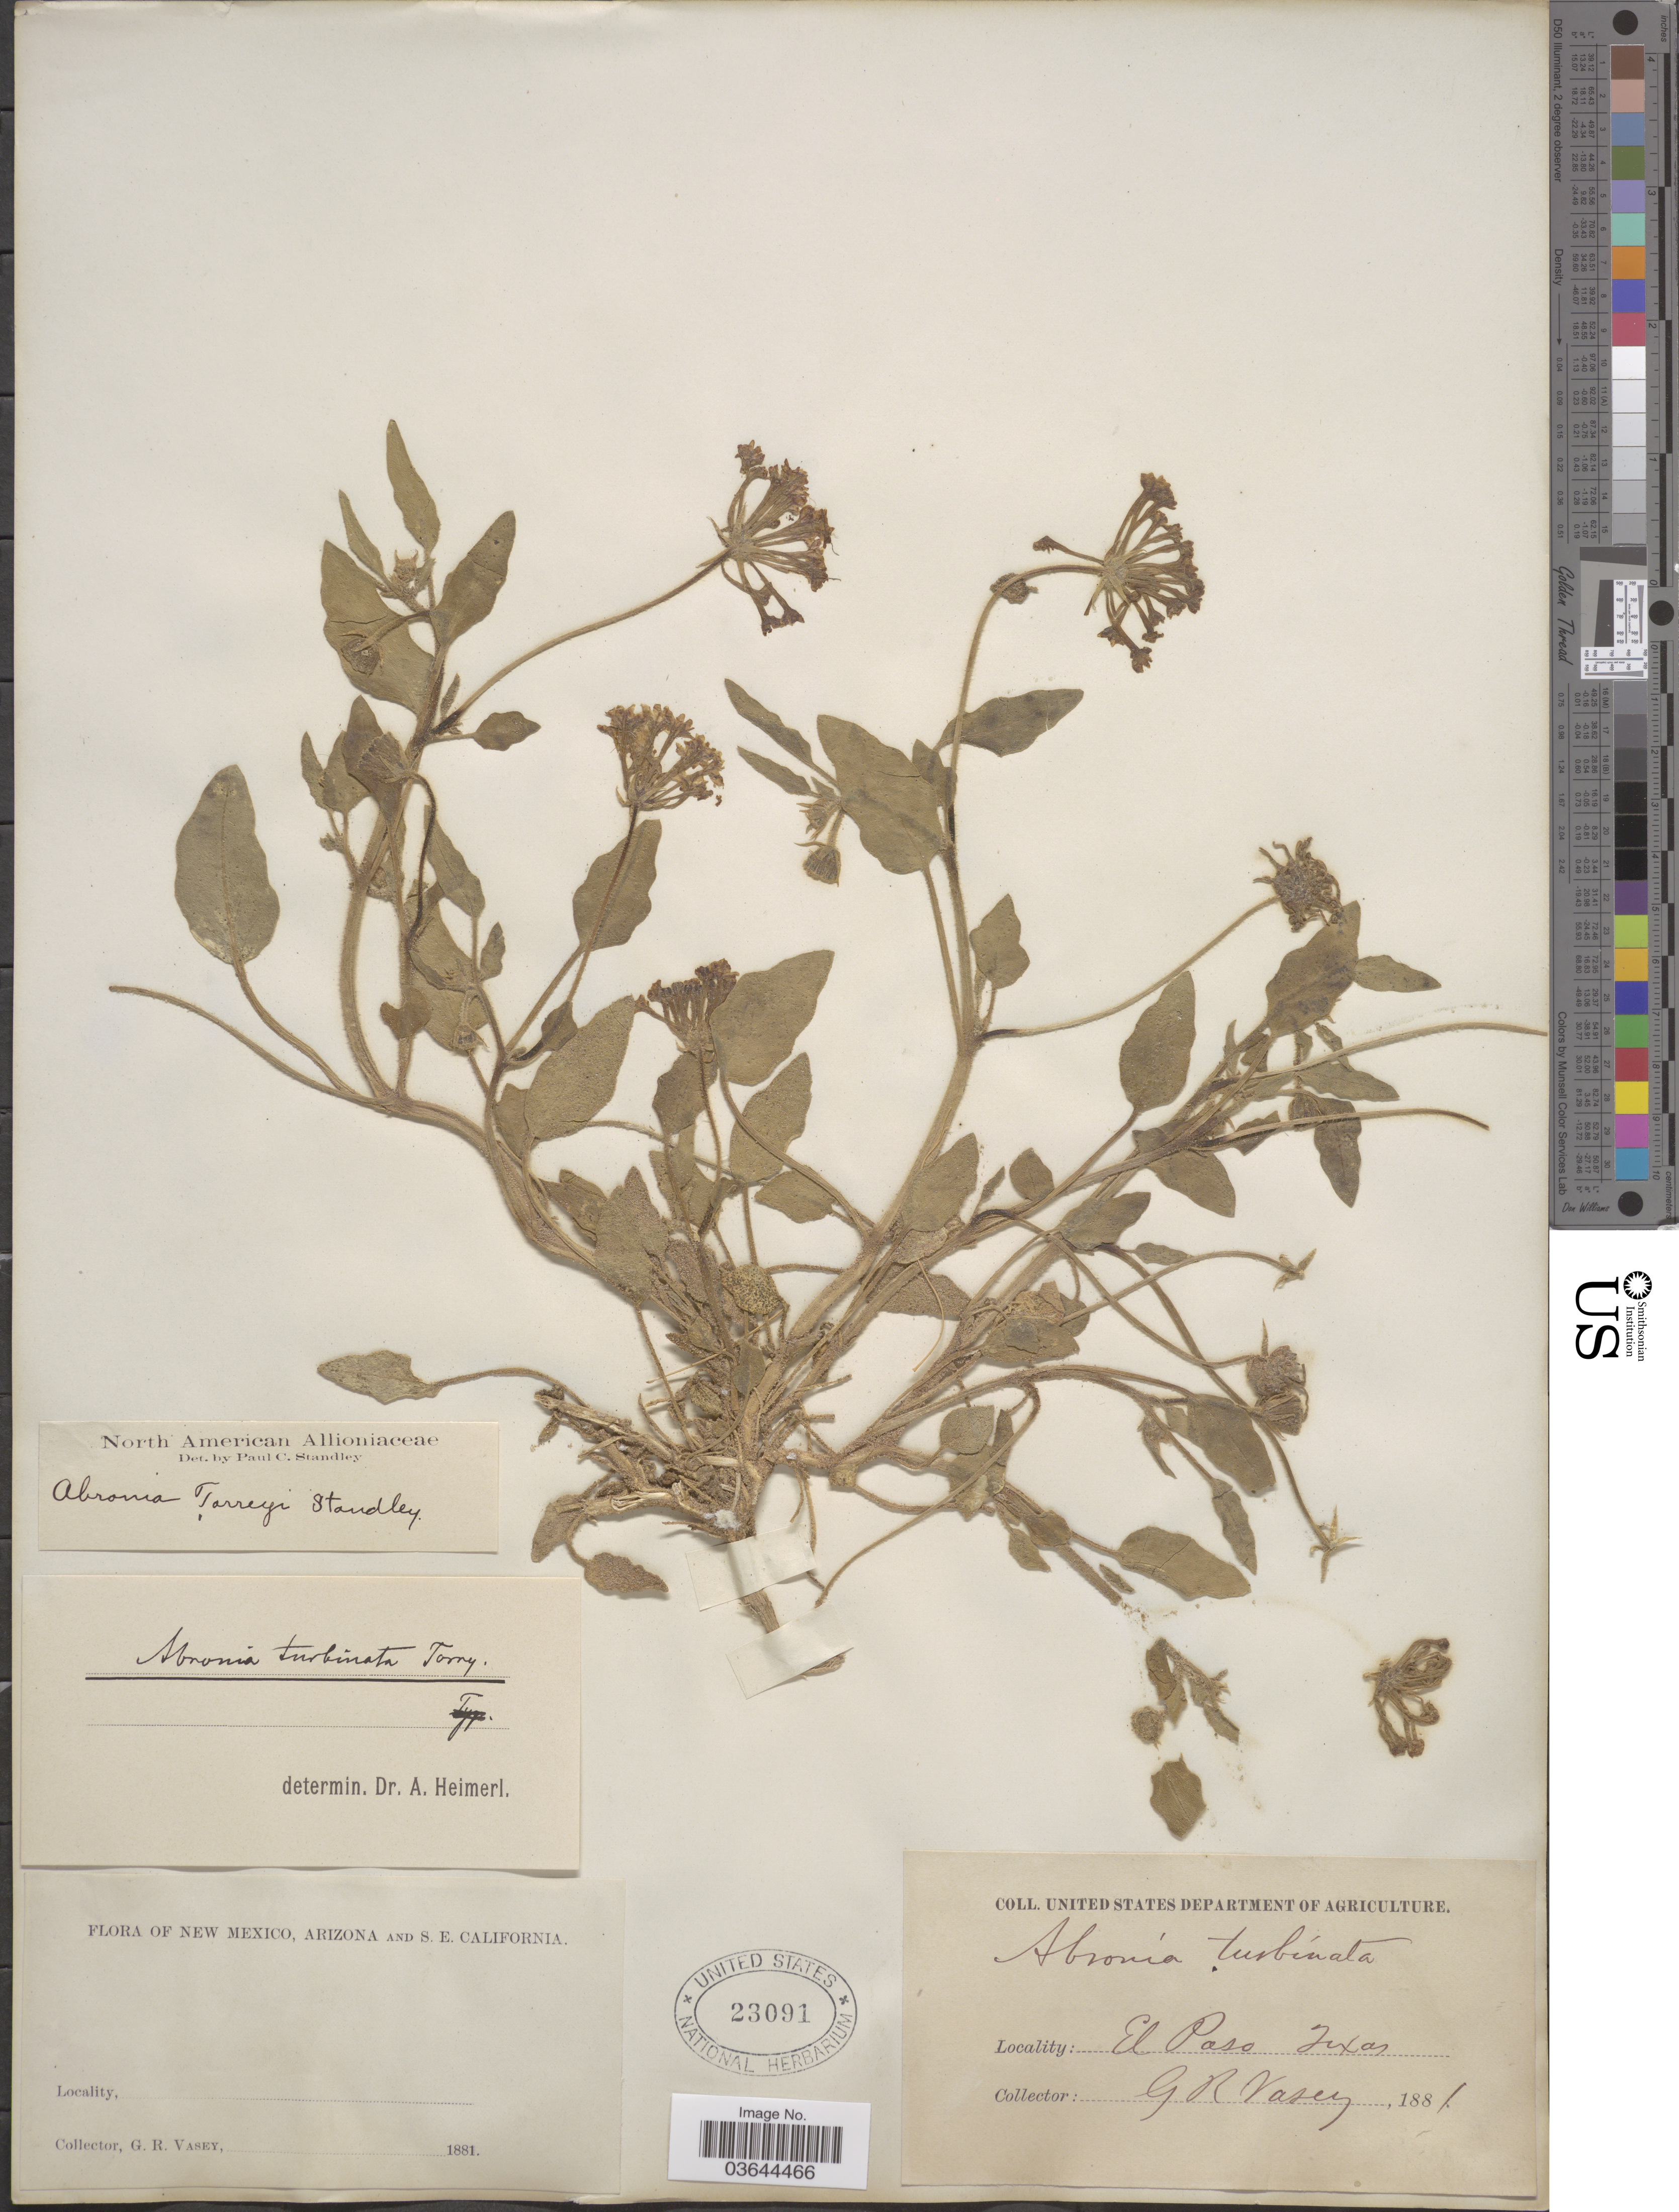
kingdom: Plantae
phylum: Tracheophyta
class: Magnoliopsida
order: Caryophyllales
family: Nyctaginaceae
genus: Abronia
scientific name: Abronia angustifolia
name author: Greene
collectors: G. R. Vasey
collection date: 1881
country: United States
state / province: Texas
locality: El Paso.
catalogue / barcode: US 23091